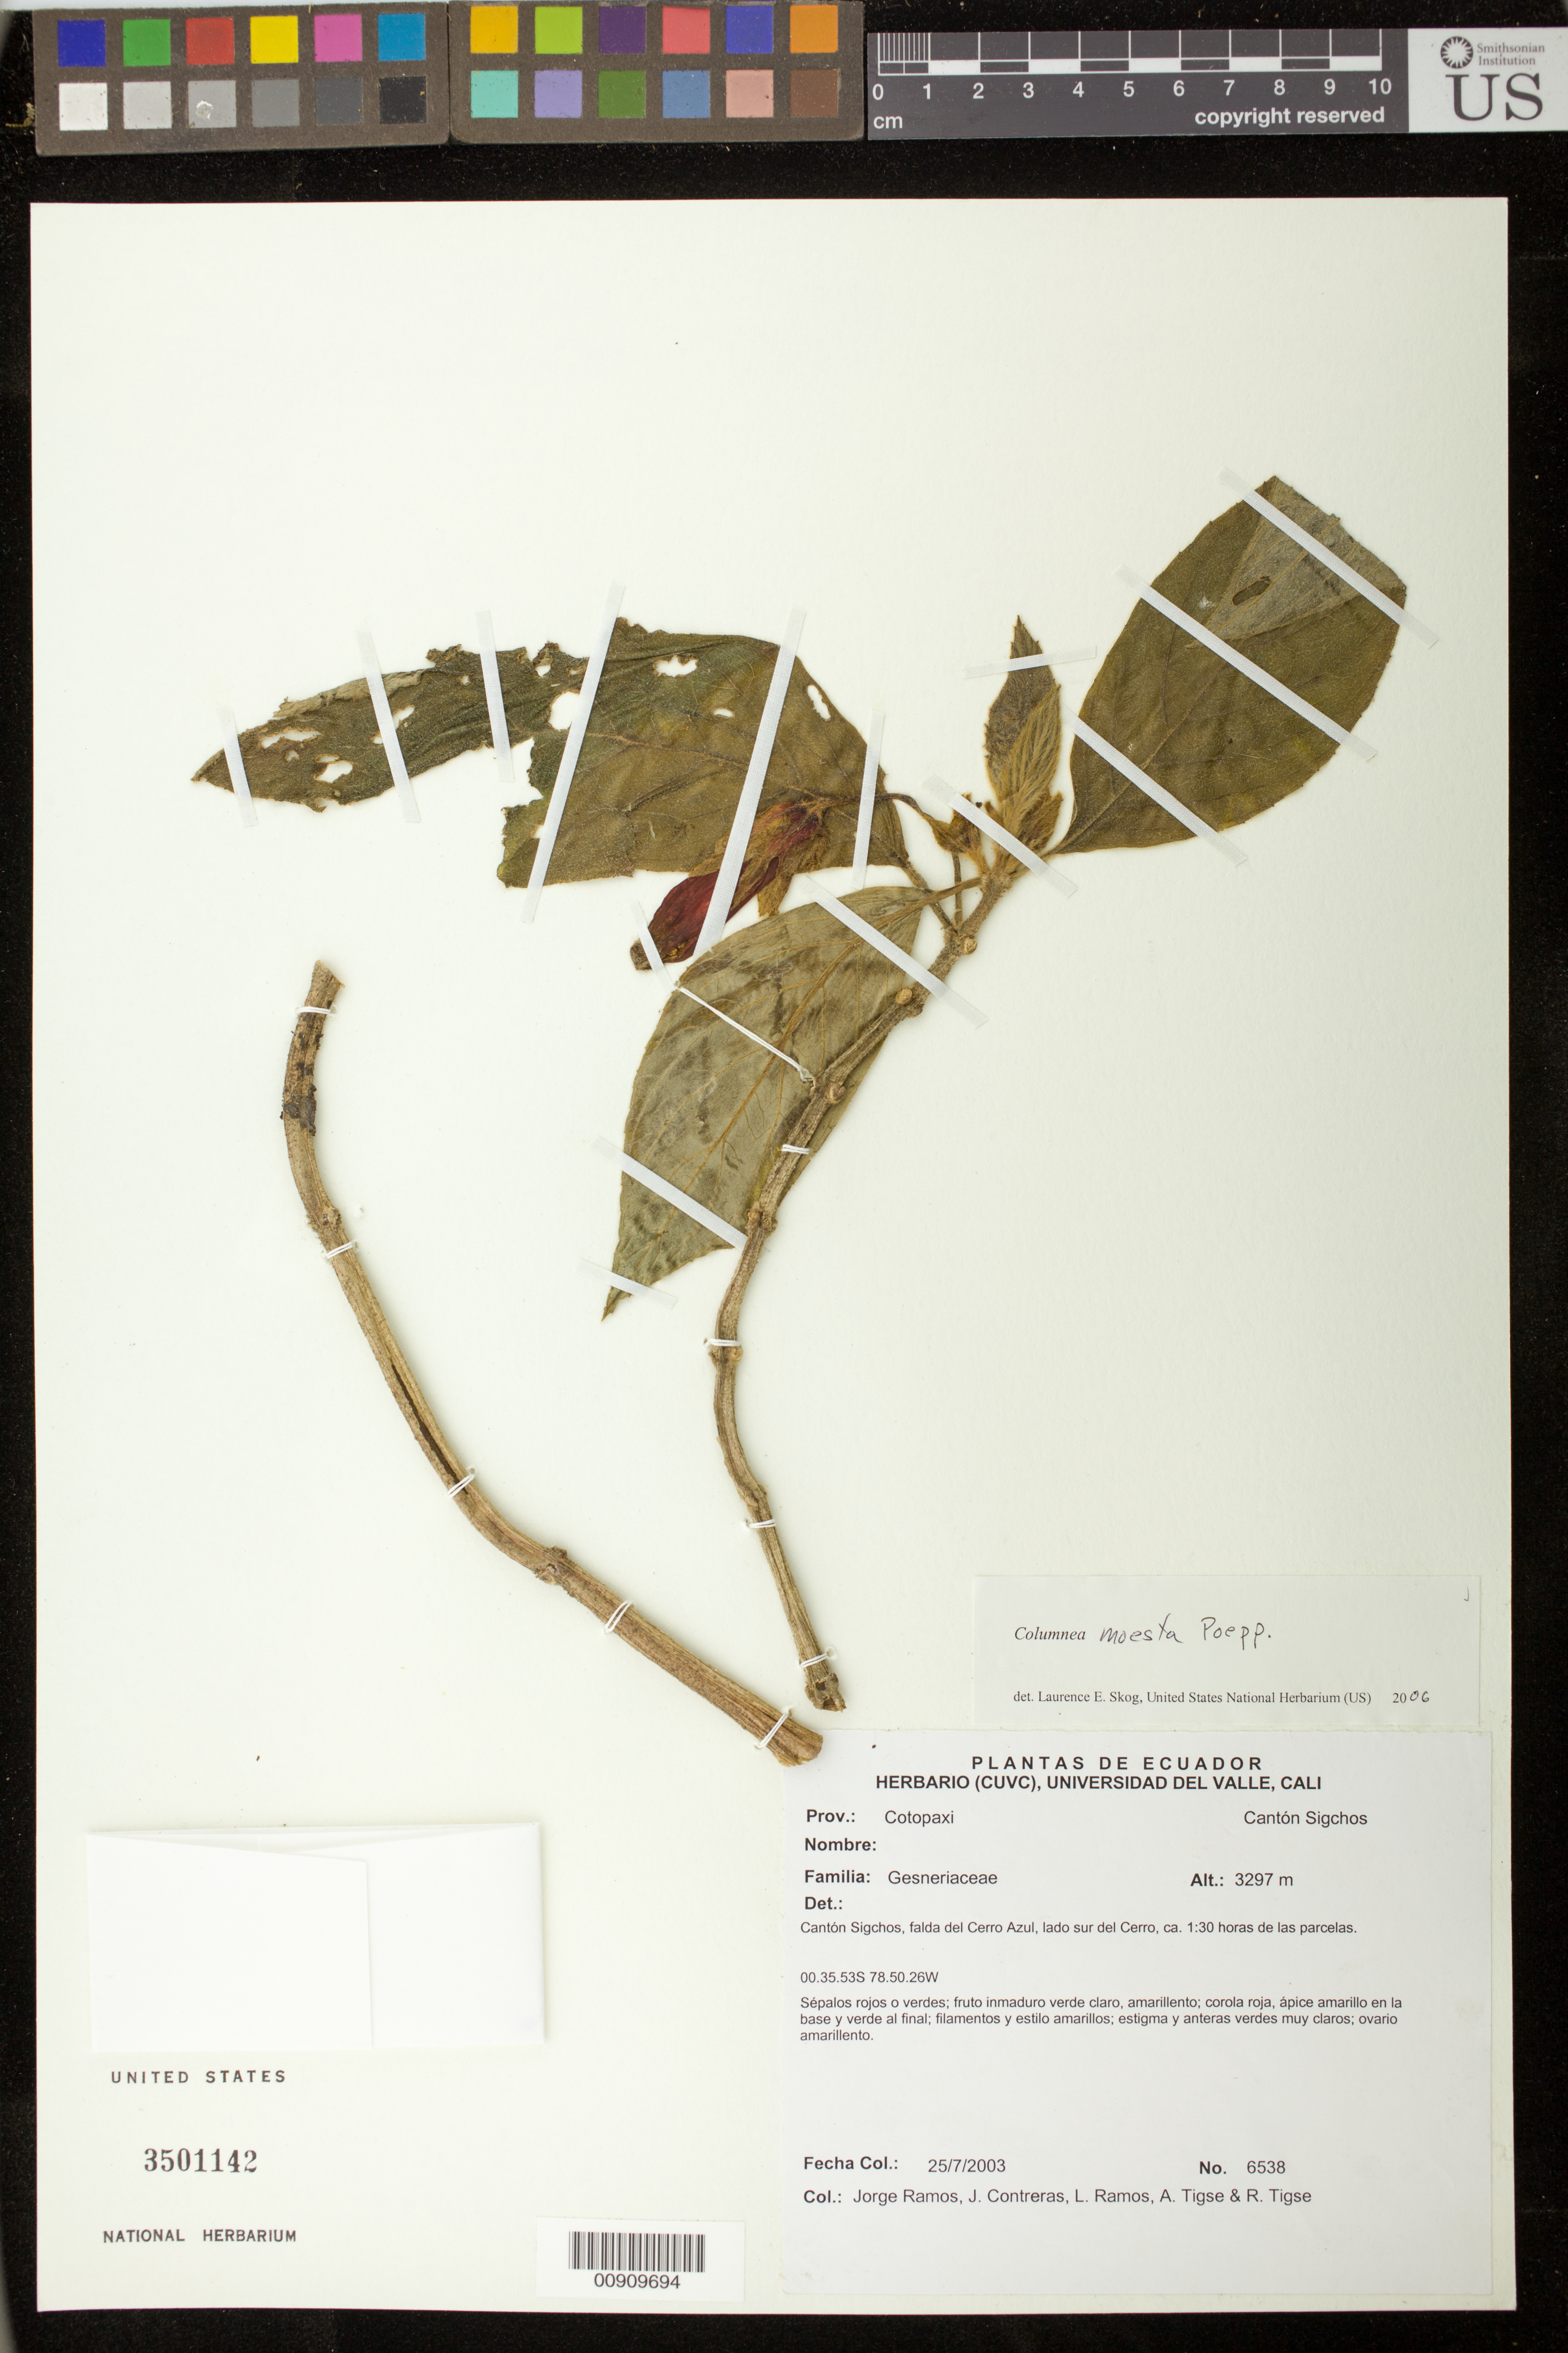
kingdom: Plantae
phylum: Tracheophyta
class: Magnoliopsida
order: Lamiales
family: Gesneriaceae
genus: Columnea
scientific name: Columnea moesta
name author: Poepp.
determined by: Skog, Laurence E.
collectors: J. Ramos, J. Contreras, L. Ramos & R. Tigse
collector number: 6538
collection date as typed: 25 Jul 2003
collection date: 2003-07-25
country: Ecuador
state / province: Cotopaxi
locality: Cantón Sigchos, falda del Cerro Azul, lado sur del Cerro, ca. 1:30 horas de las parcelas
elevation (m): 3297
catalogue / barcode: US 3501142